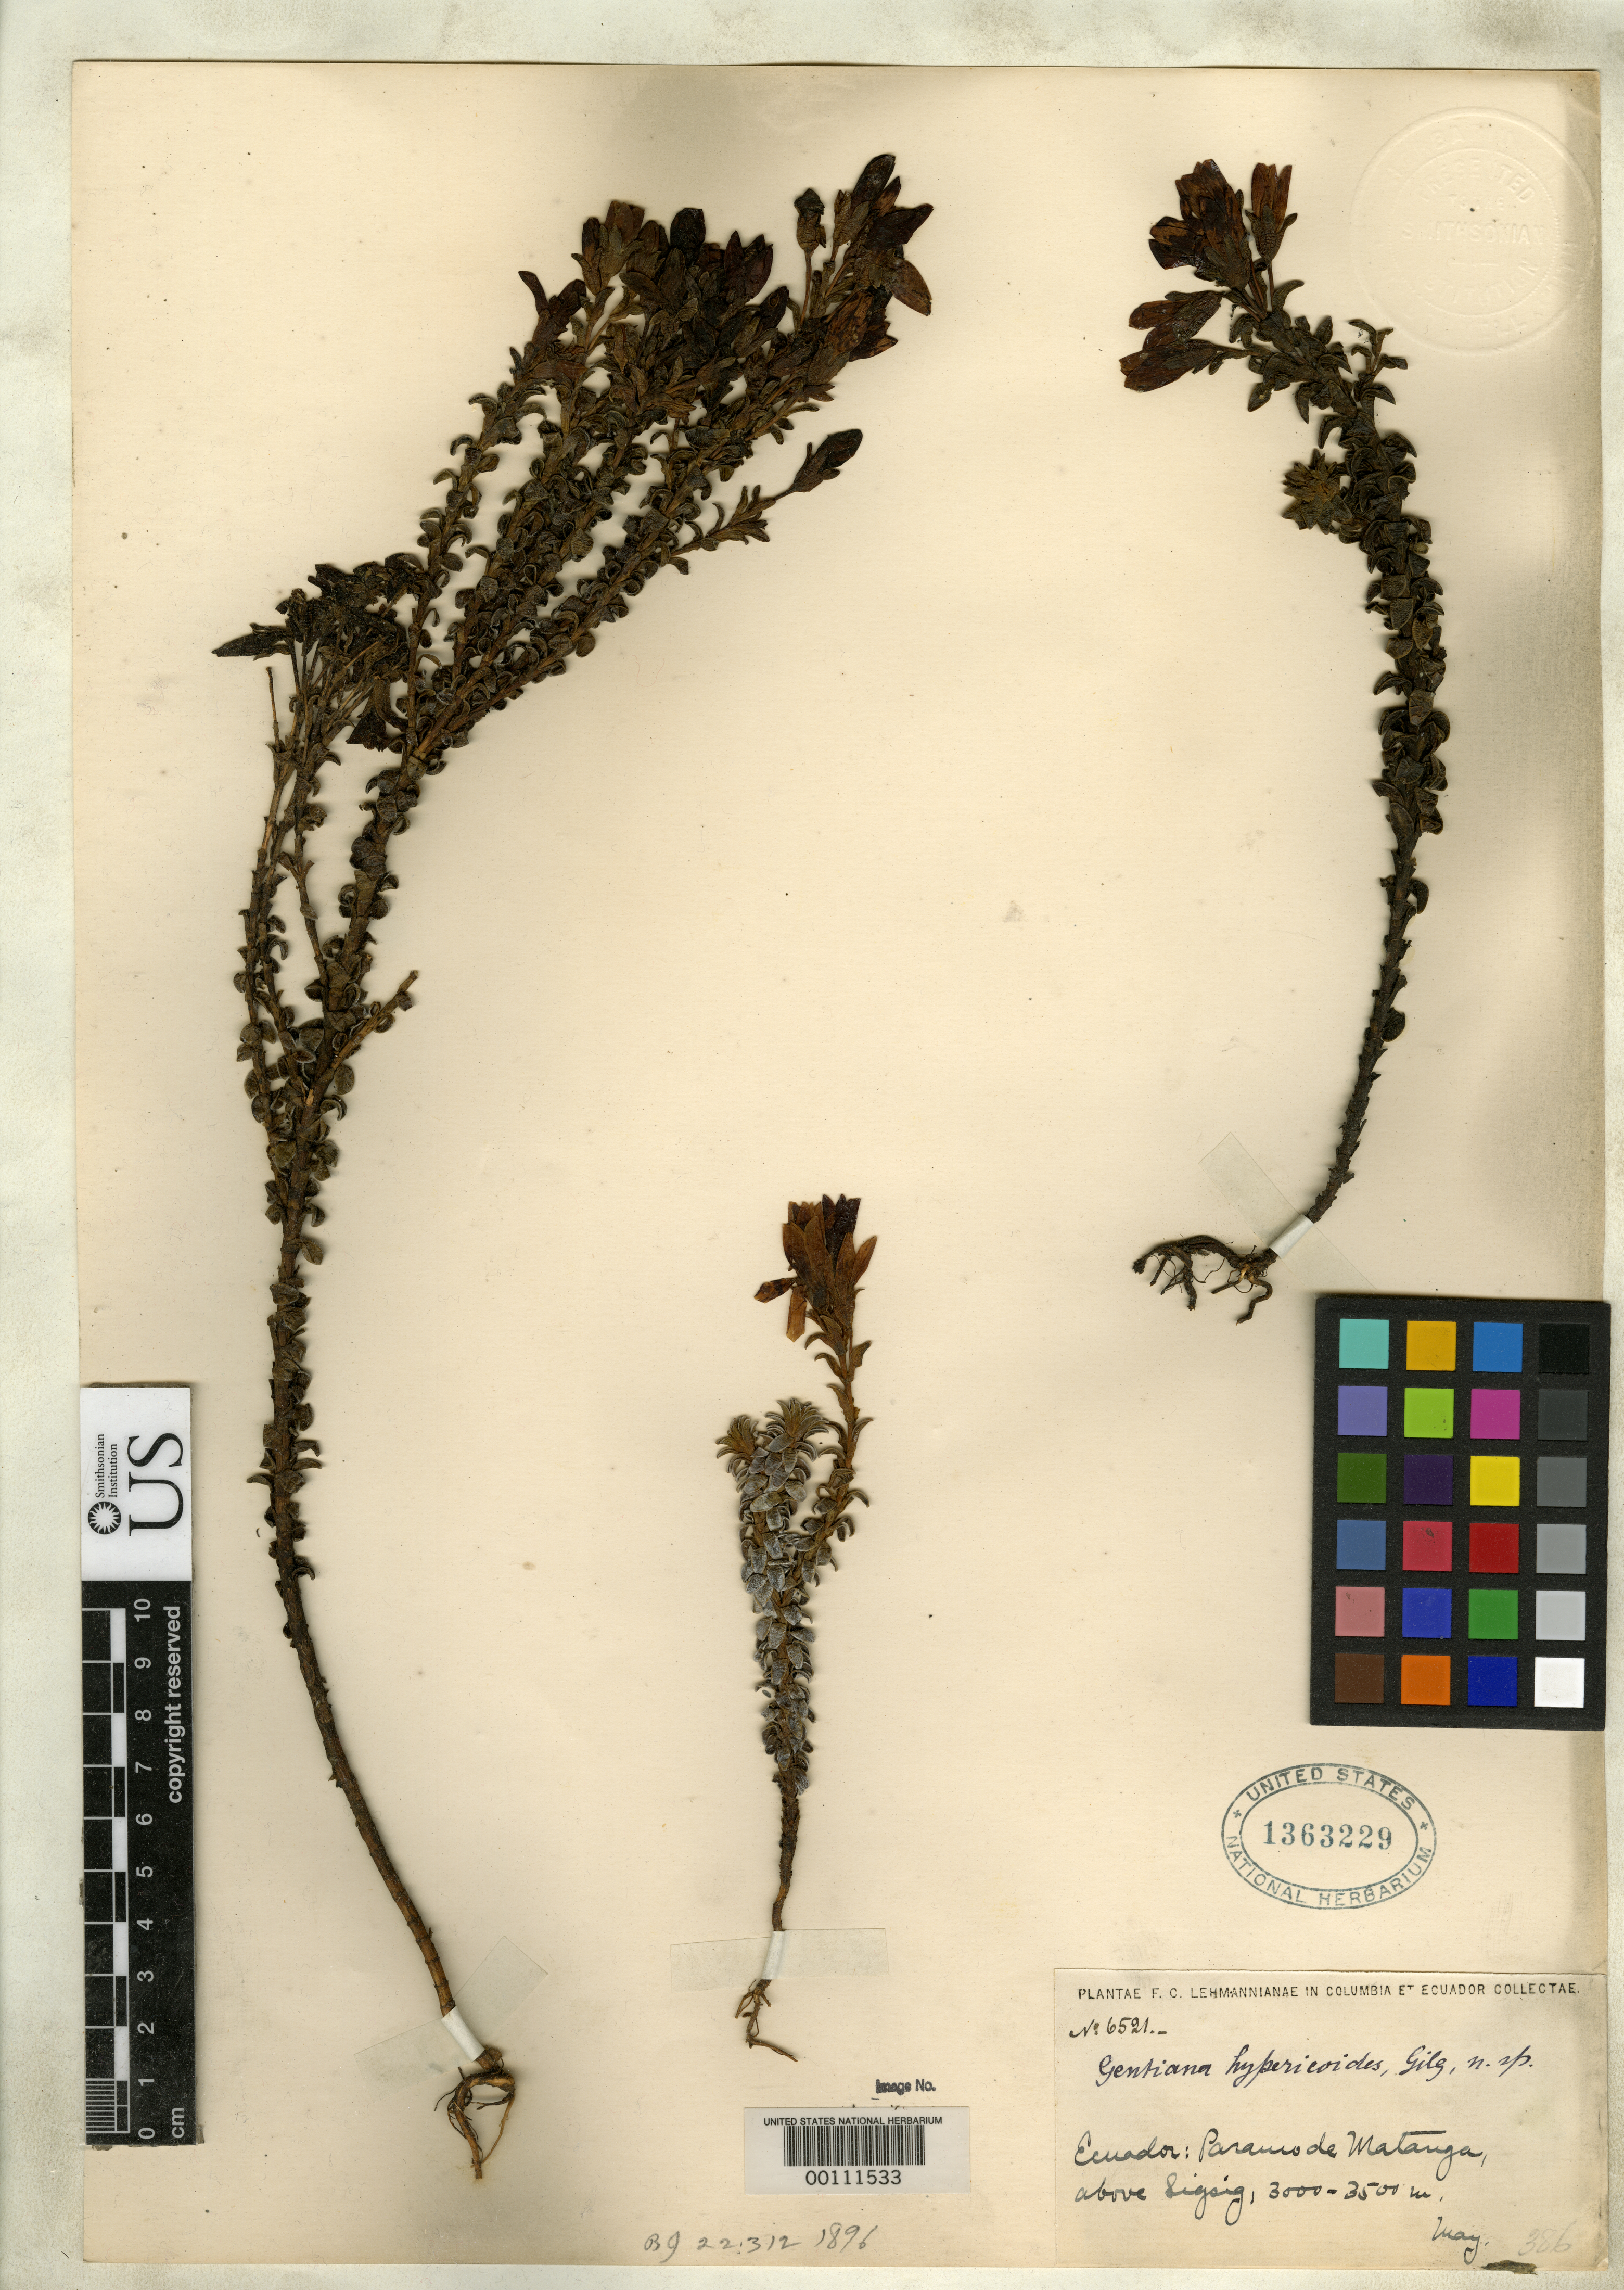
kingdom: Plantae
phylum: Tracheophyta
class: Magnoliopsida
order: Gentianales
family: Gentianaceae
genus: Gentiana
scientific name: Gentiana hypericoides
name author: Gilg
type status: Isotype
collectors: F. C. Lehmann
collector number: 6521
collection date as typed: May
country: Ecuador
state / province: Azuay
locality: Paramo de Matanga above Sigsig.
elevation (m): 3000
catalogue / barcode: US 1363229